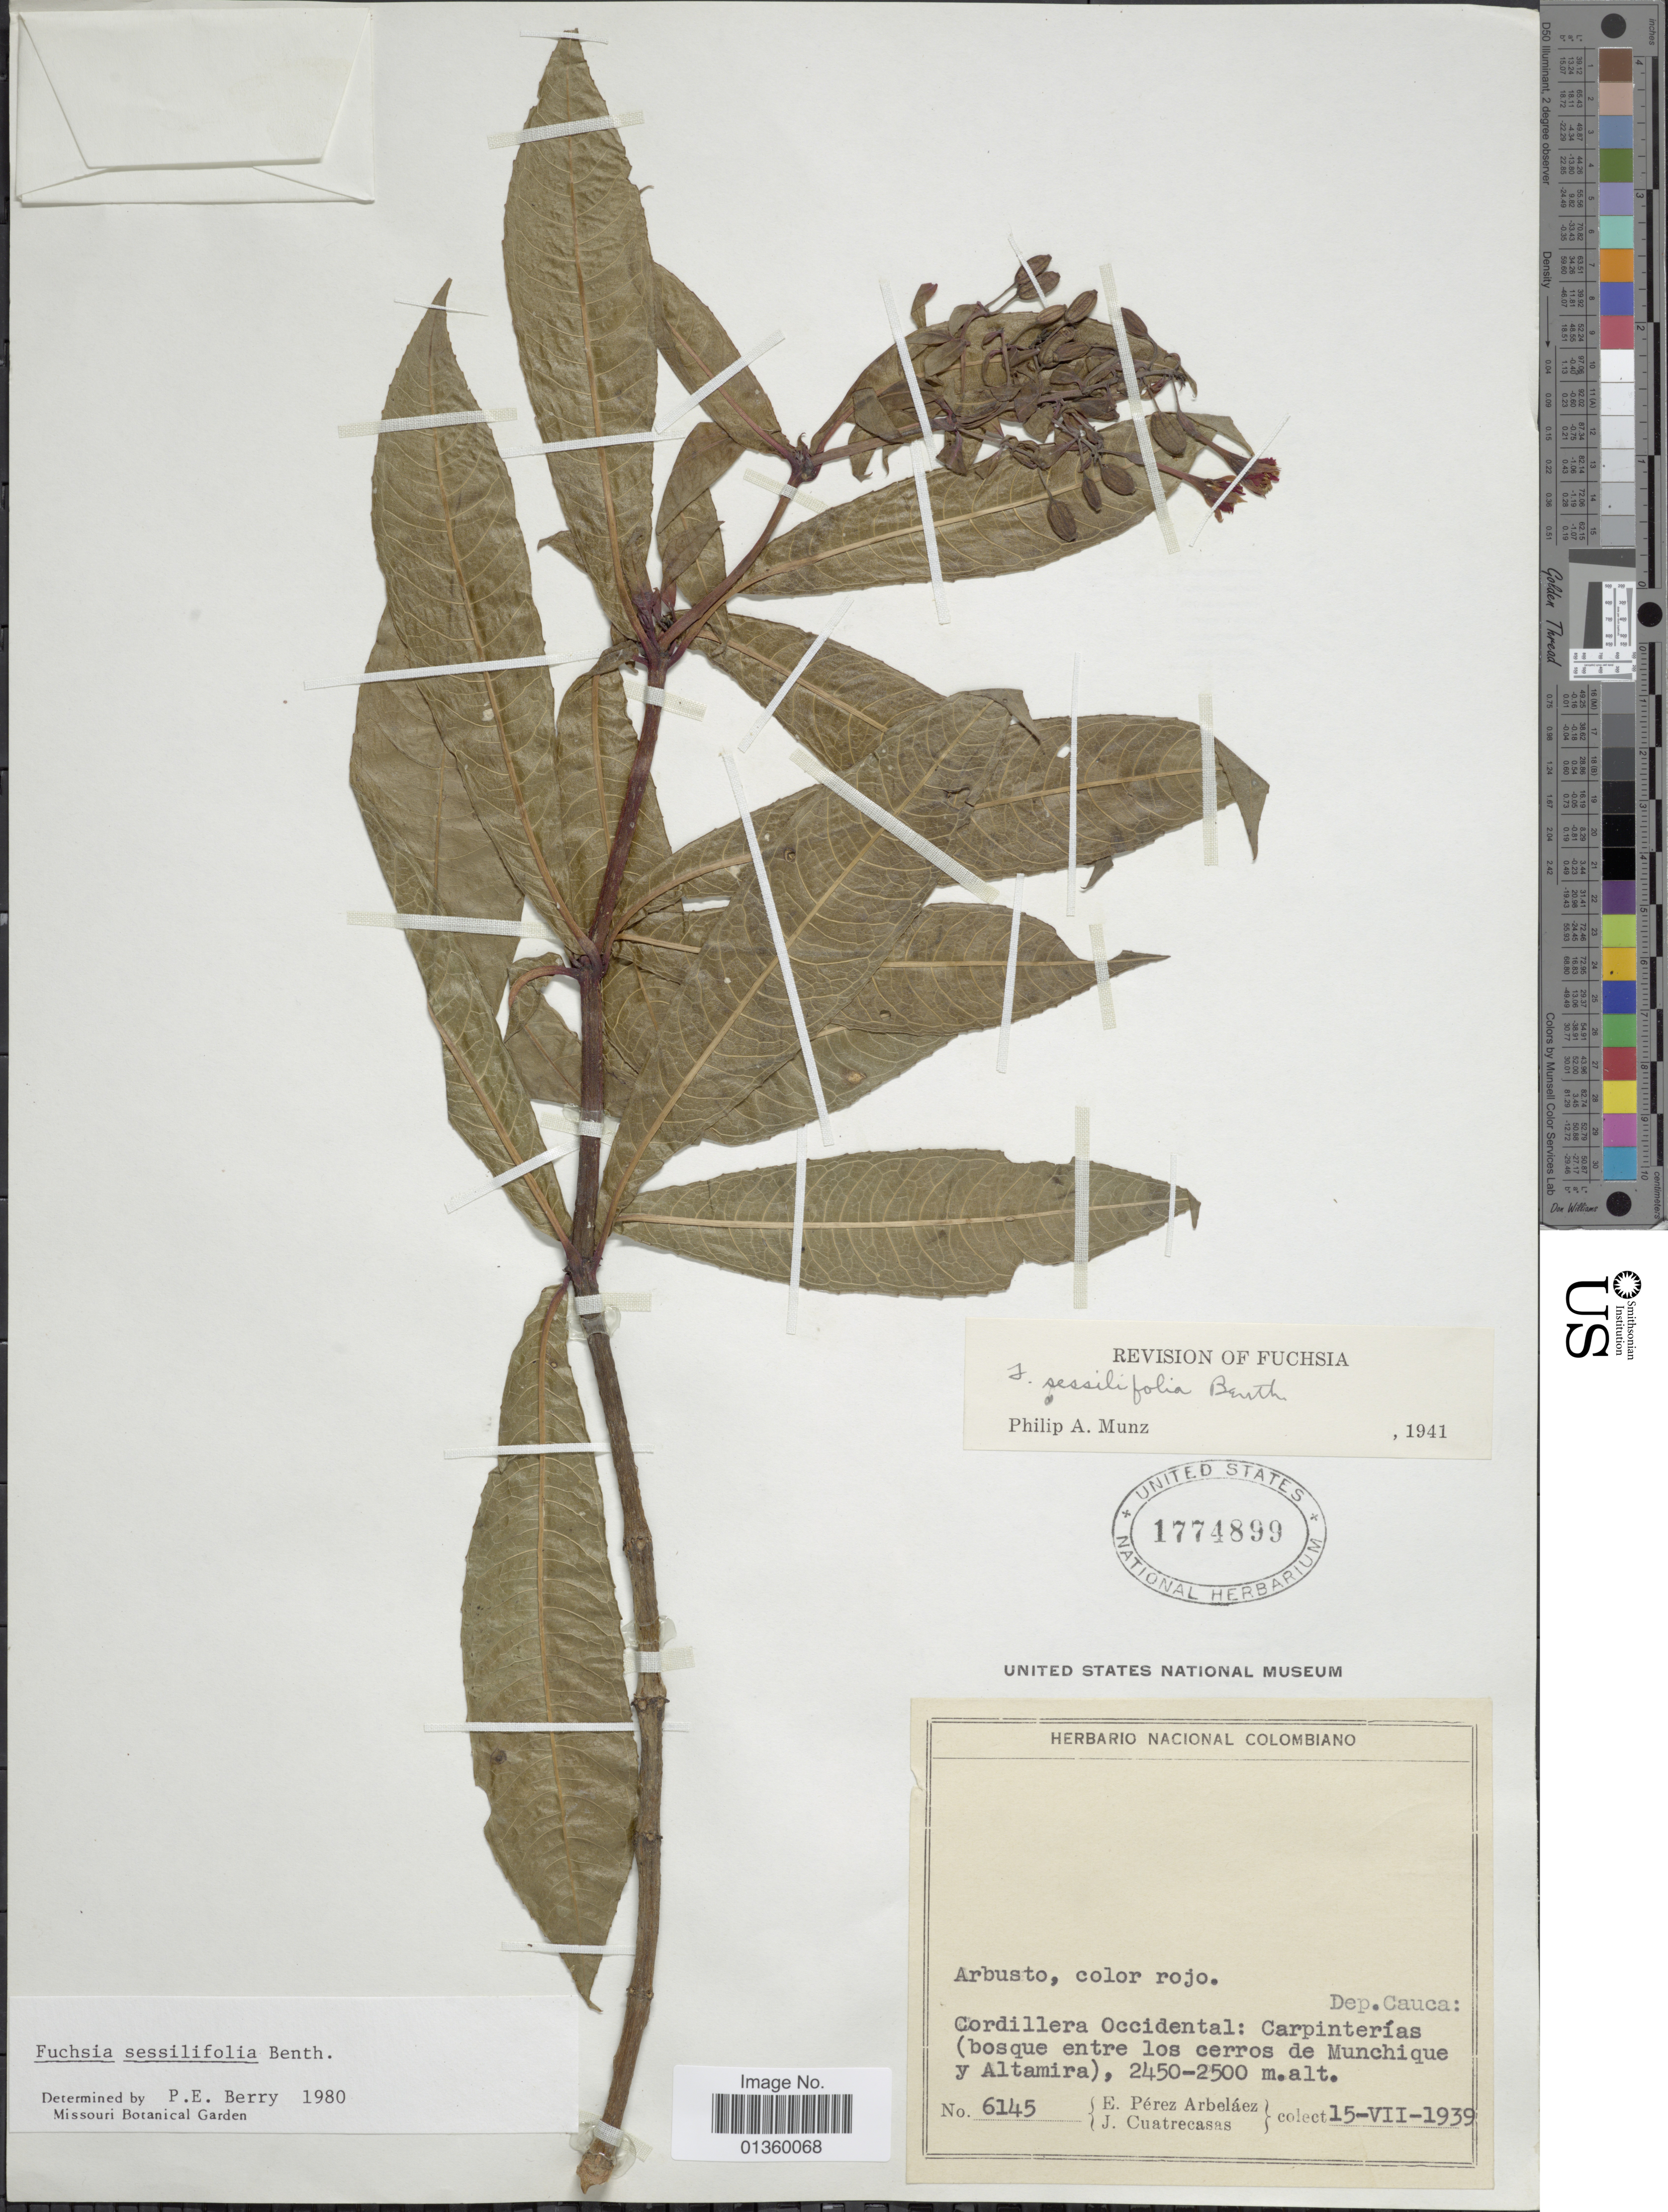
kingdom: Plantae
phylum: Tracheophyta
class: Magnoliopsida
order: Myrtales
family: Onagraceae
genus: Fuchsia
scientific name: Fuchsia sessilifolia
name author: Benth.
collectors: E. Pérez Arbeláez & J. Cuatrecasas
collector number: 6145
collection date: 1939-07-15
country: Colombia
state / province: Cauca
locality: Cordillera Occidental: Carpinterías (bosque entre los cerros de Munchique y Altamira)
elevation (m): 2450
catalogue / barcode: US 1774899